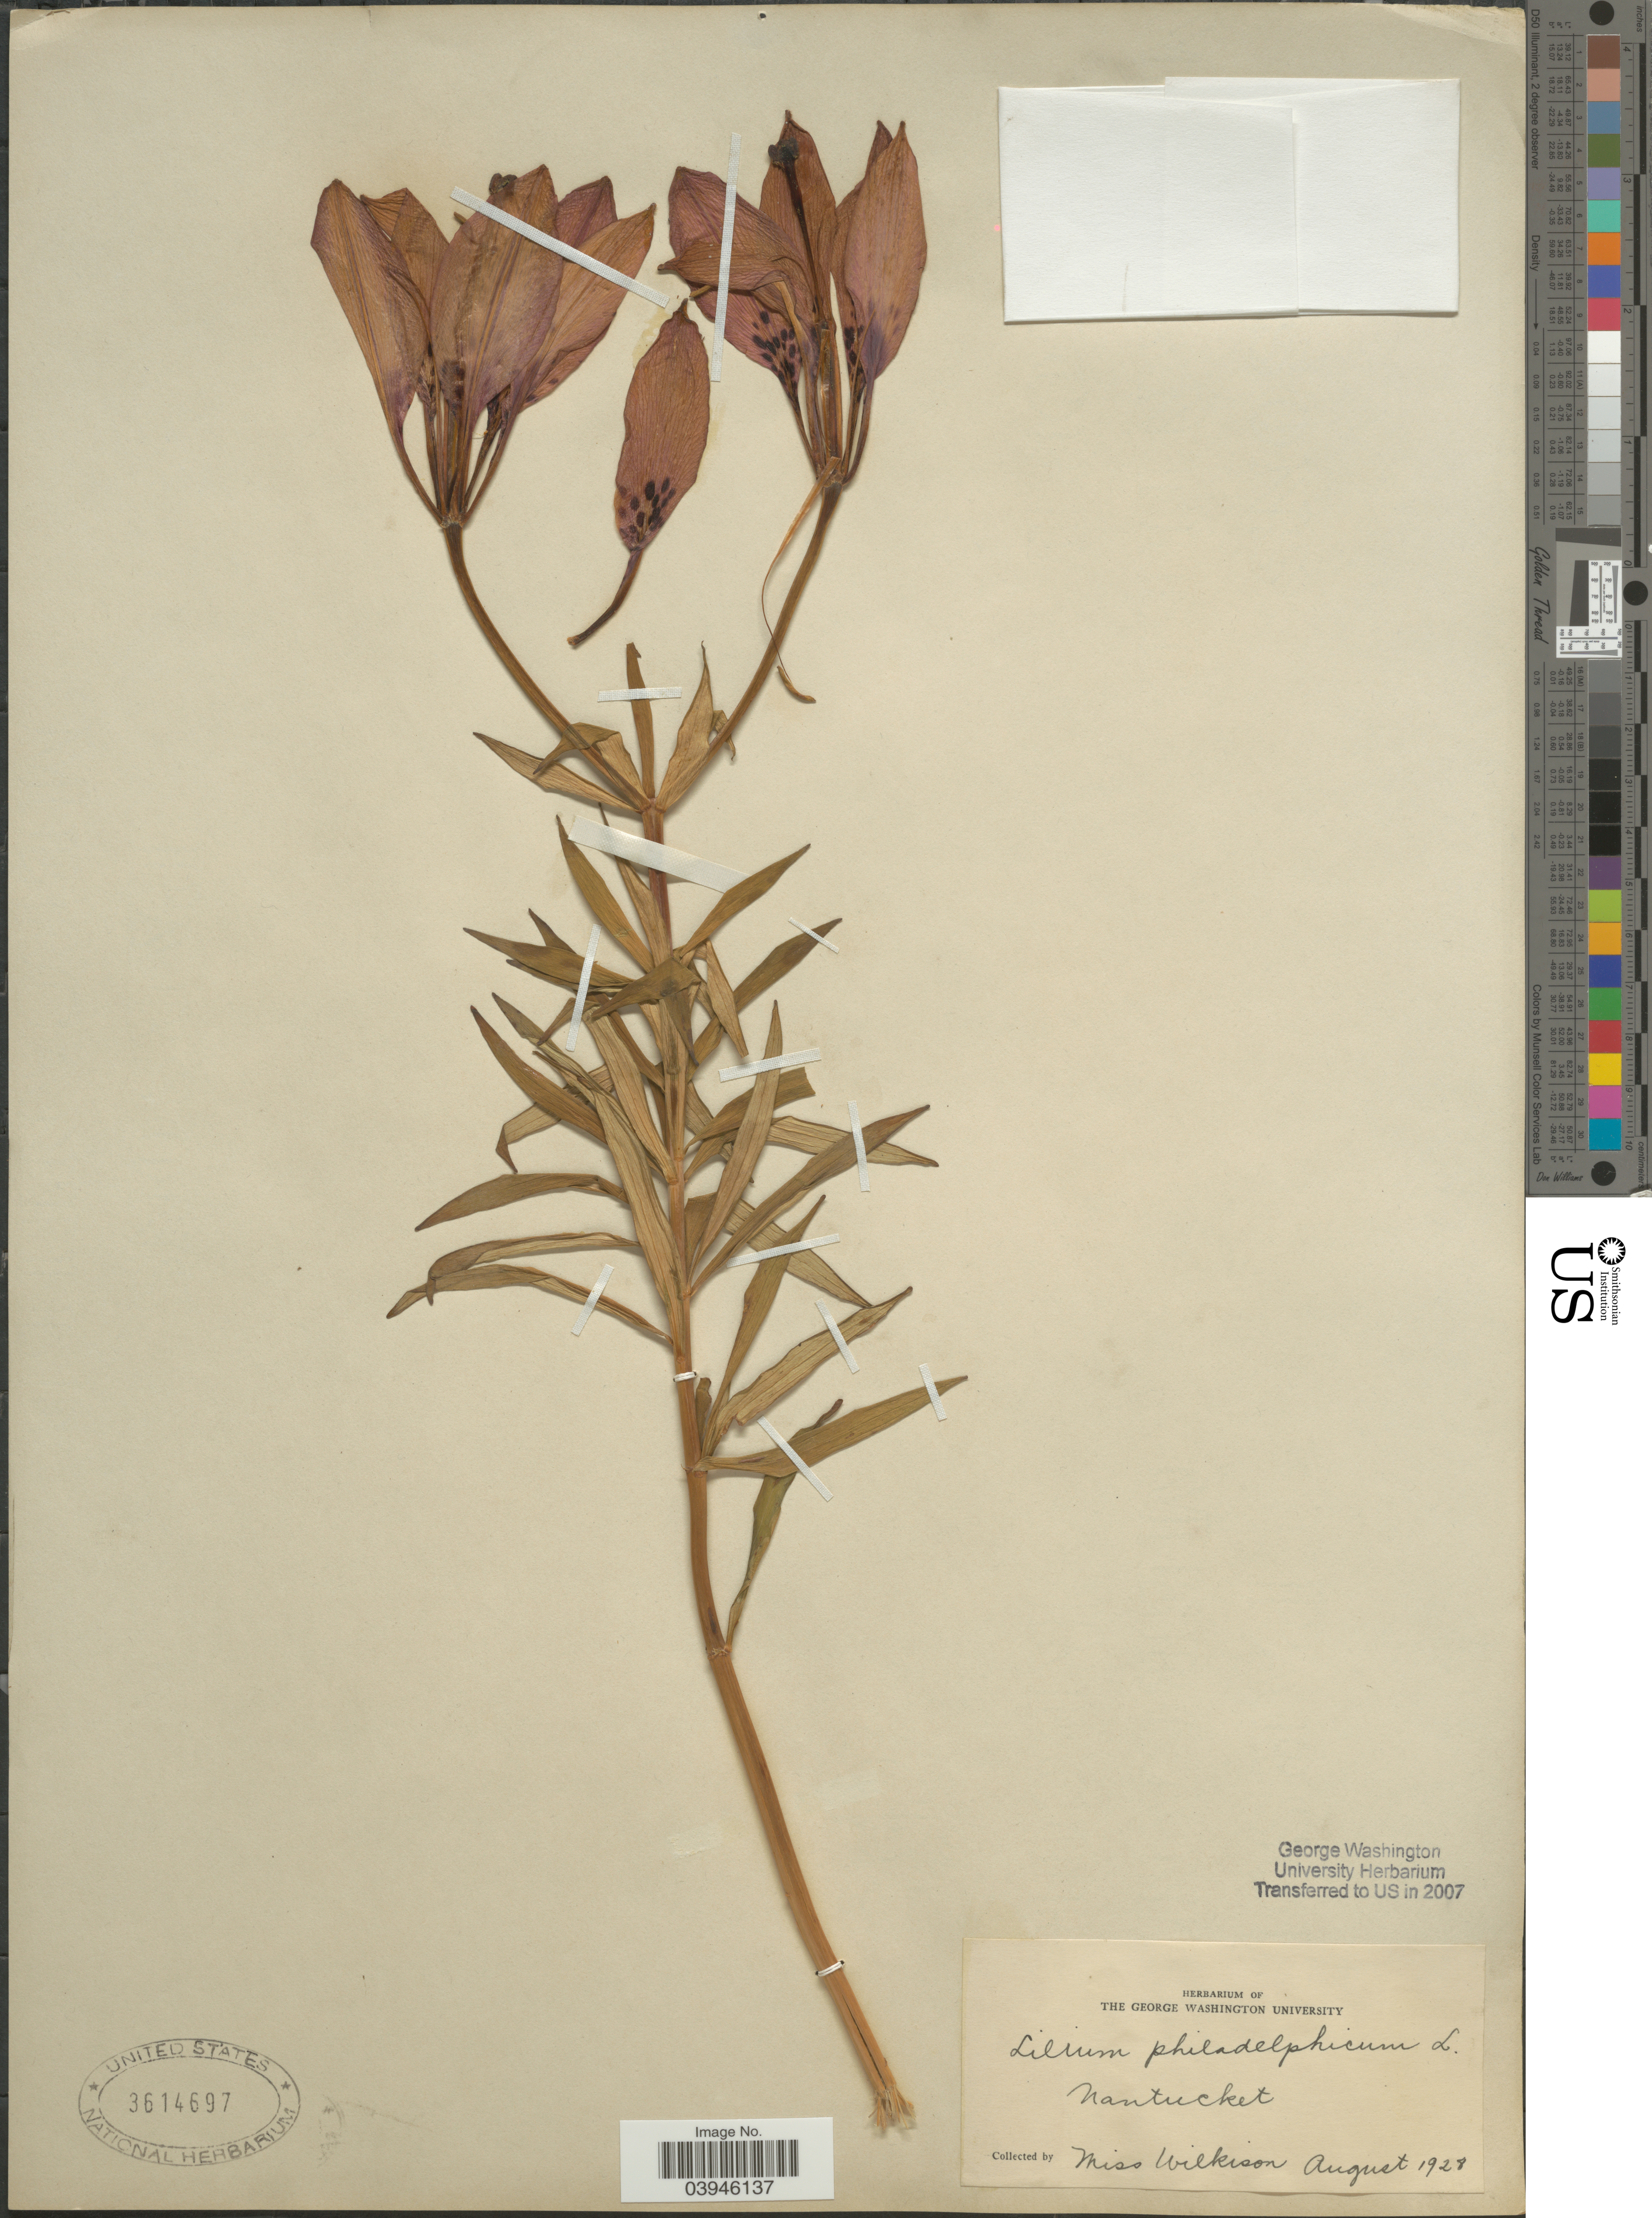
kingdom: Plantae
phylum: Tracheophyta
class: Liliopsida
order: Liliales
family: Liliaceae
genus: Lilium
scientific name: Lilium philadelphicum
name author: L.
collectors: Miss Wilkison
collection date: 1928-08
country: United States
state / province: Massachusetts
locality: Nantucket.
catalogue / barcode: US 3614697